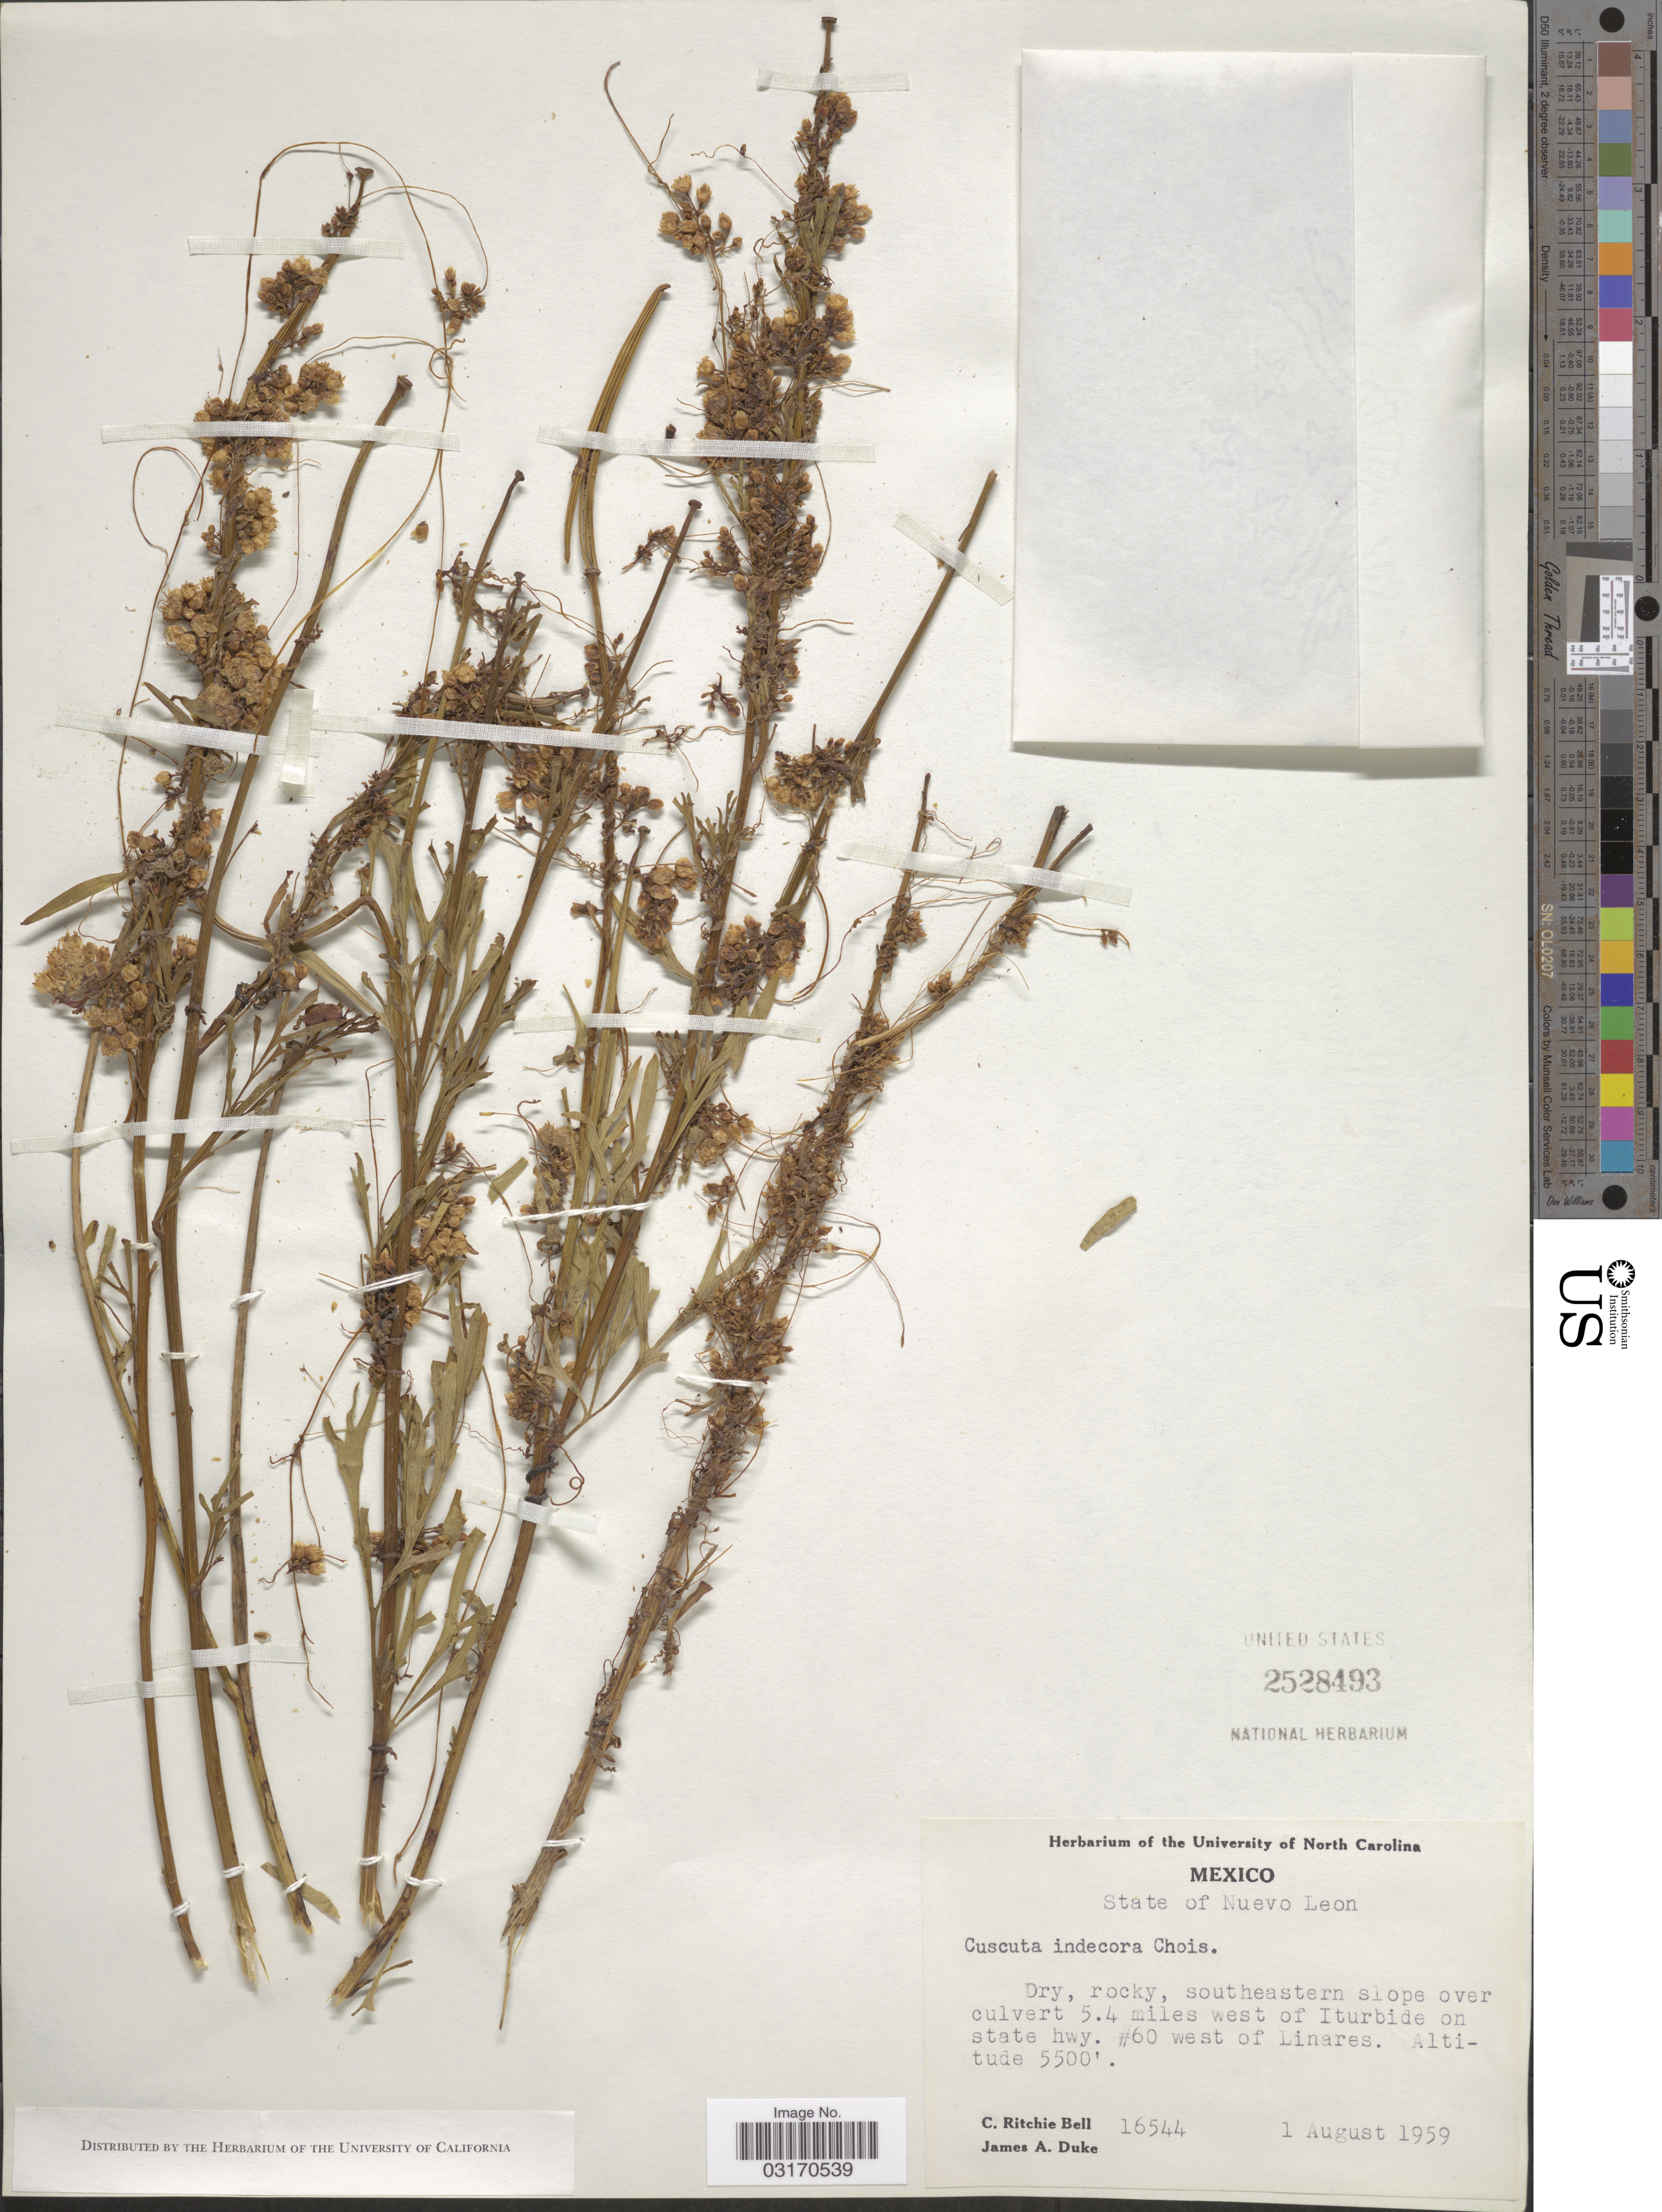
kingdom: Plantae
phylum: Tracheophyta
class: Magnoliopsida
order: Solanales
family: Convolvulaceae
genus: Cuscuta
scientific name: Cuscuta indecora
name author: Choisy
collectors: C. R. Bell & J. A. Duke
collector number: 16544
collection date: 1959-08-01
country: Mexico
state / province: Nuevo León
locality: Southeastern slope over culvert 5.4 miles west of Iturbide on state hwy. #60 west of Linares.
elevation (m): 1676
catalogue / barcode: US 2528493